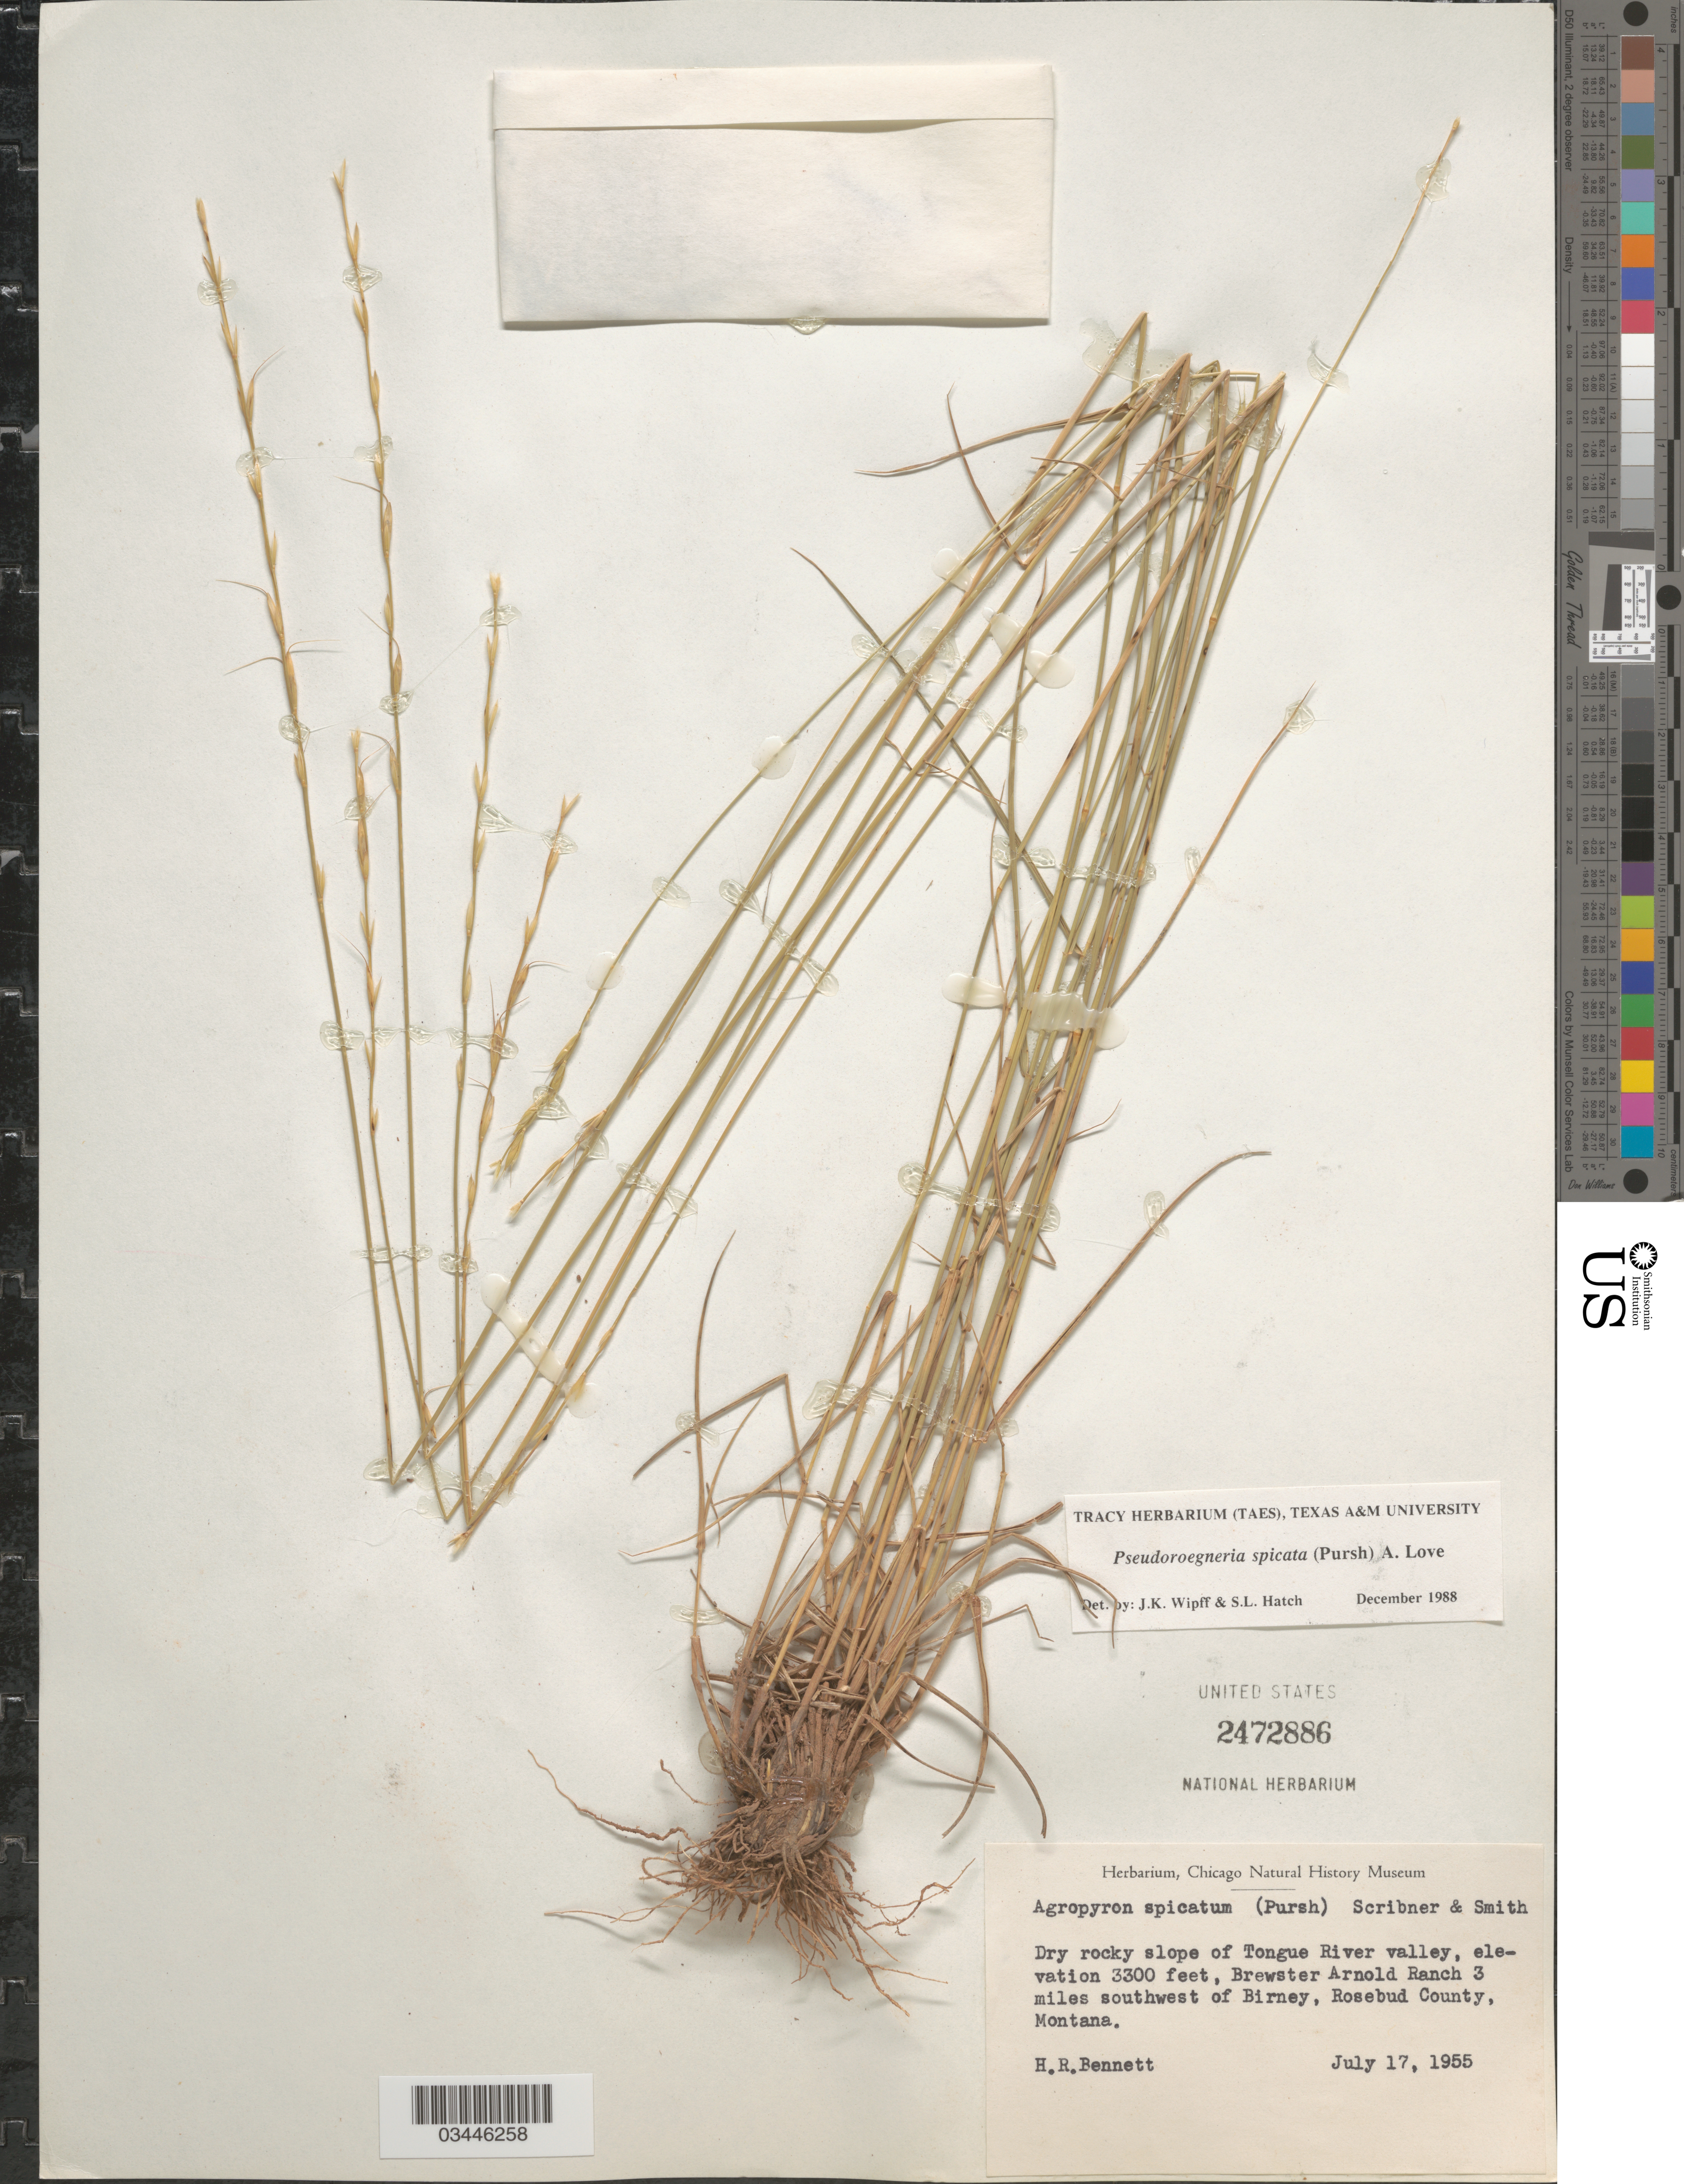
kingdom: Plantae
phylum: Tracheophyta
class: Liliopsida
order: Poales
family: Poaceae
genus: Pseudoroegneria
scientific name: Pseudoroegneria spicata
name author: (Pursh) Á. Löve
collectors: H. R. Bennett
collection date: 1955-07-17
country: United States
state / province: Montana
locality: Dry rocky slope of Tongue River valley, Brewster Arnold Ranch 3 miles southwest of Birney, Rosebud County.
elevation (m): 1006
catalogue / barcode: US 2472886